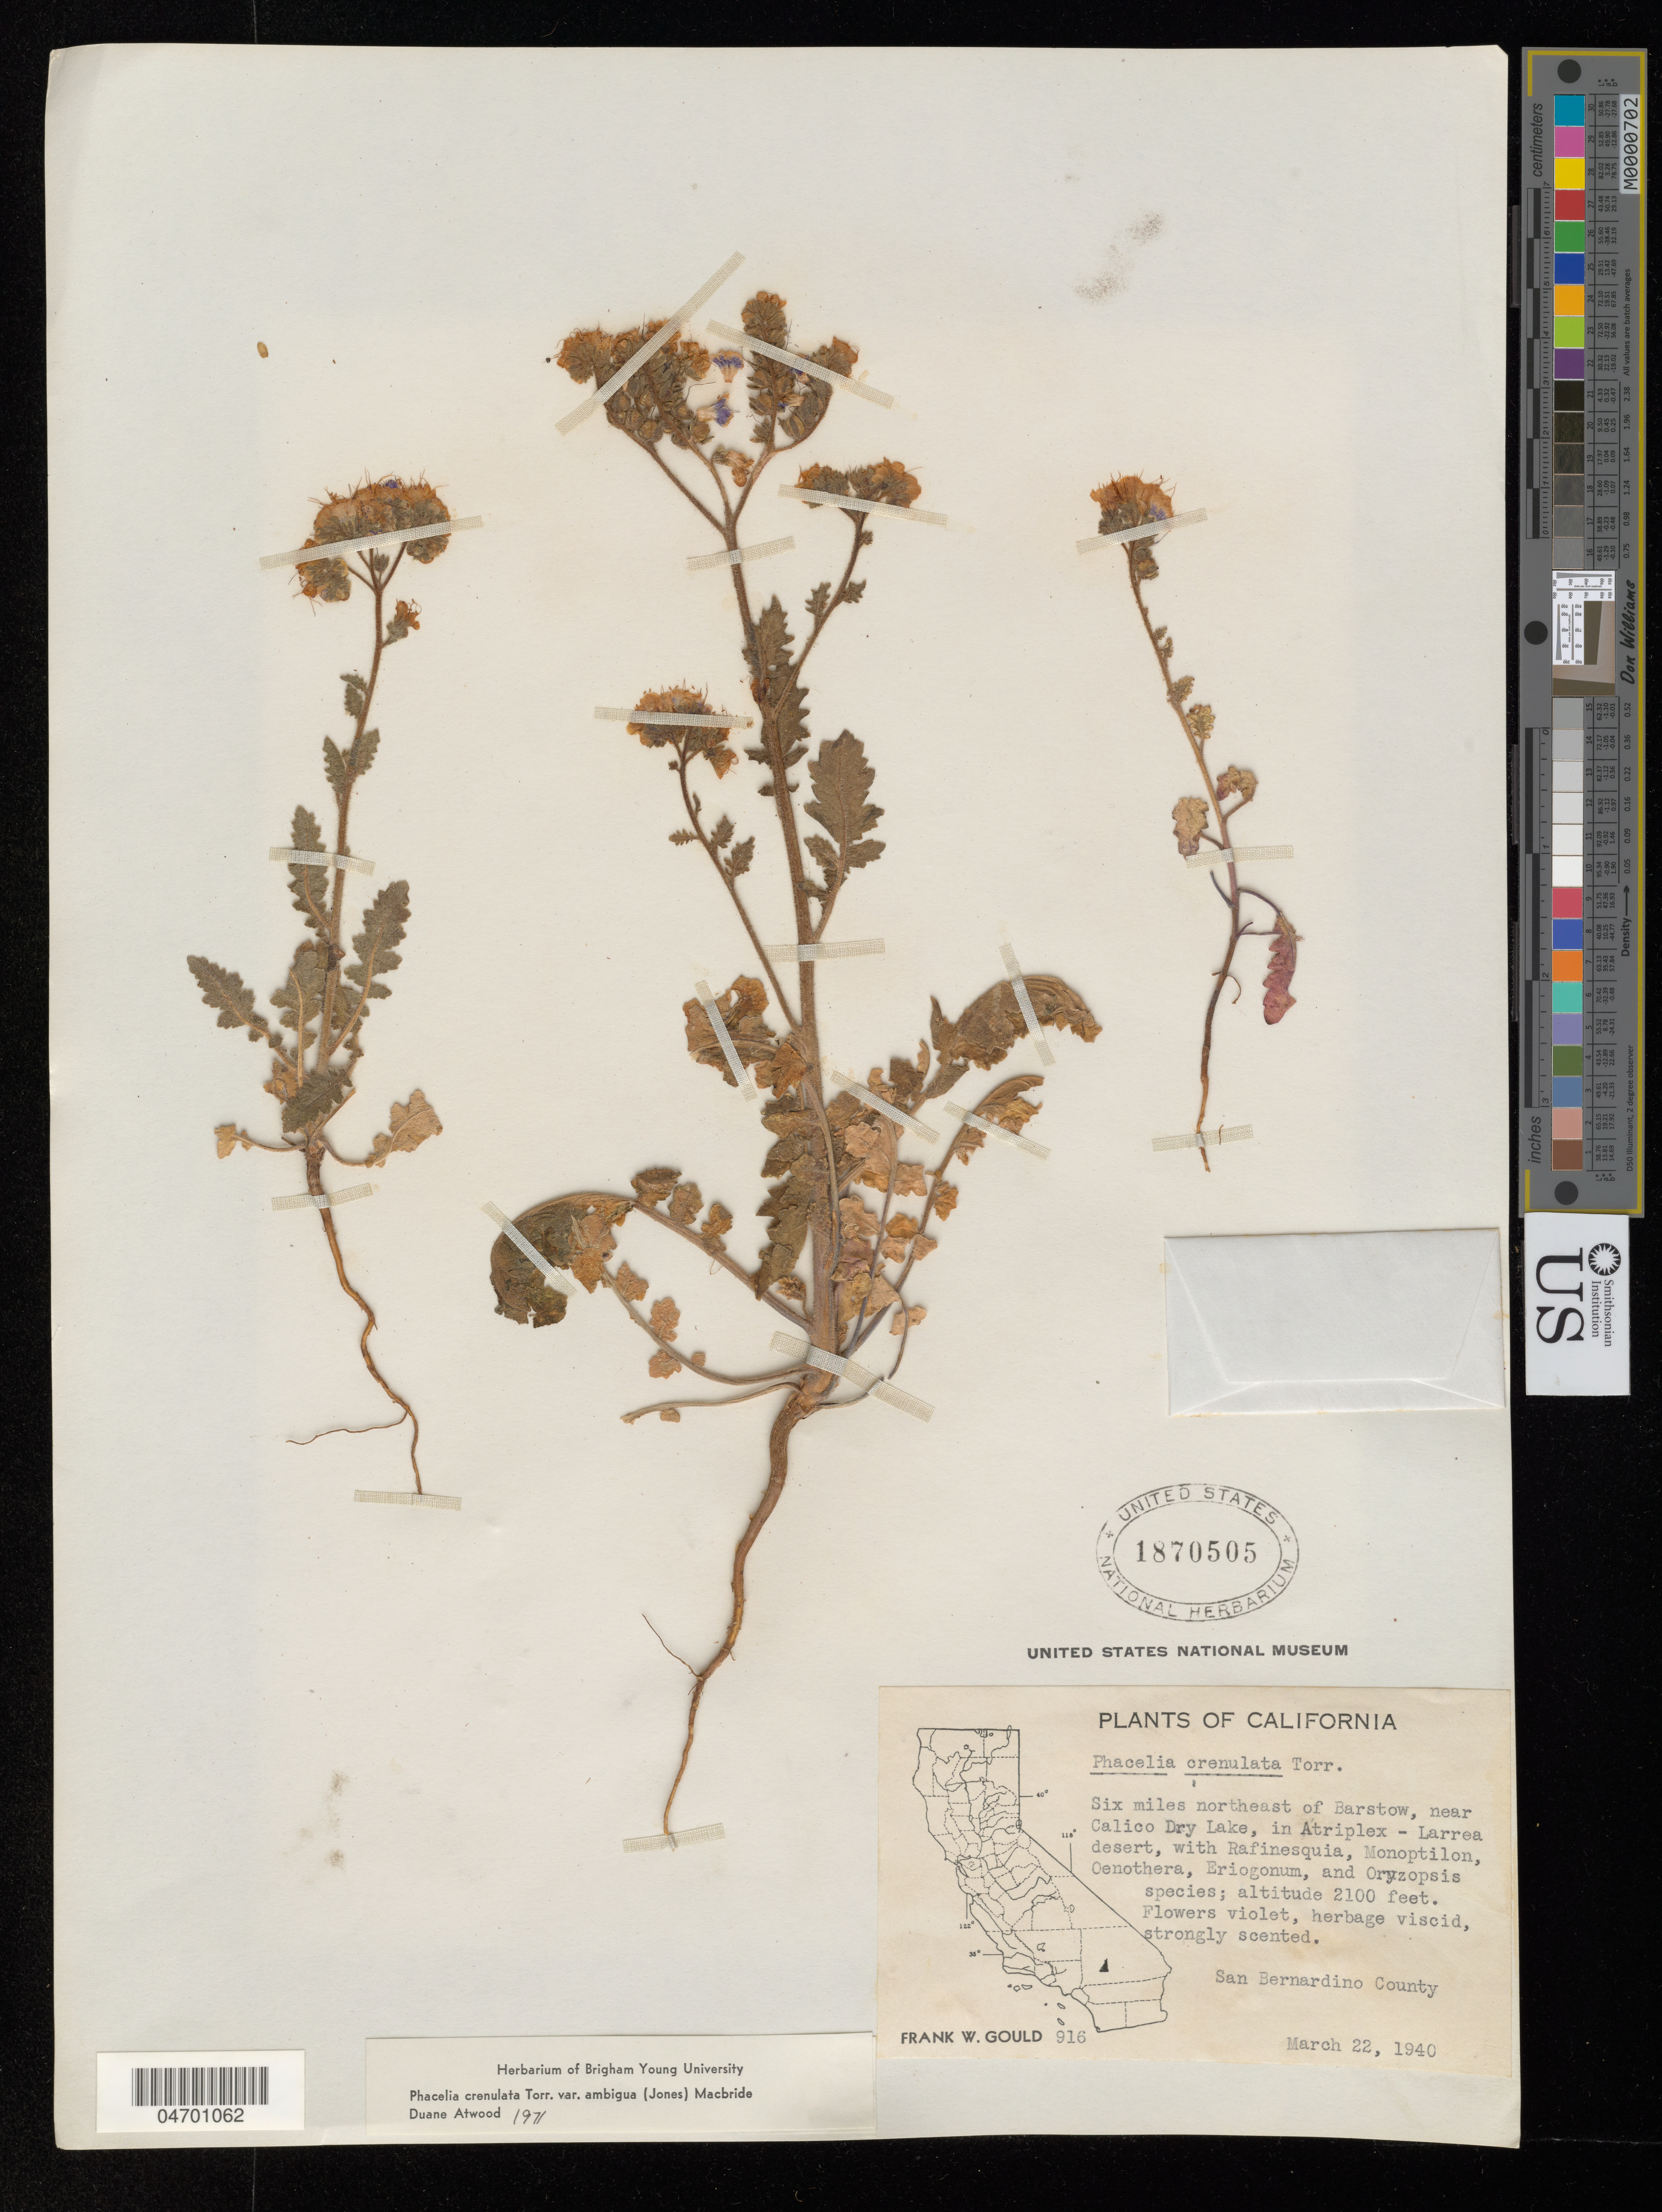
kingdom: Plantae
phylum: Tracheophyta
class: Magnoliopsida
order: Boraginales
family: Hydrophyllaceae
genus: Phacelia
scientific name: Phacelia crenulata var. ambigua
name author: (M.E. Jones) J.F. Macbr.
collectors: F. W. Gould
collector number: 916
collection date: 1940-03-22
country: United States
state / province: California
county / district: San Bernardino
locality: Six miles northeast of Barstow, near Calico Dry Lake. San Bernardino County.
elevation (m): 640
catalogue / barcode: US 1870505